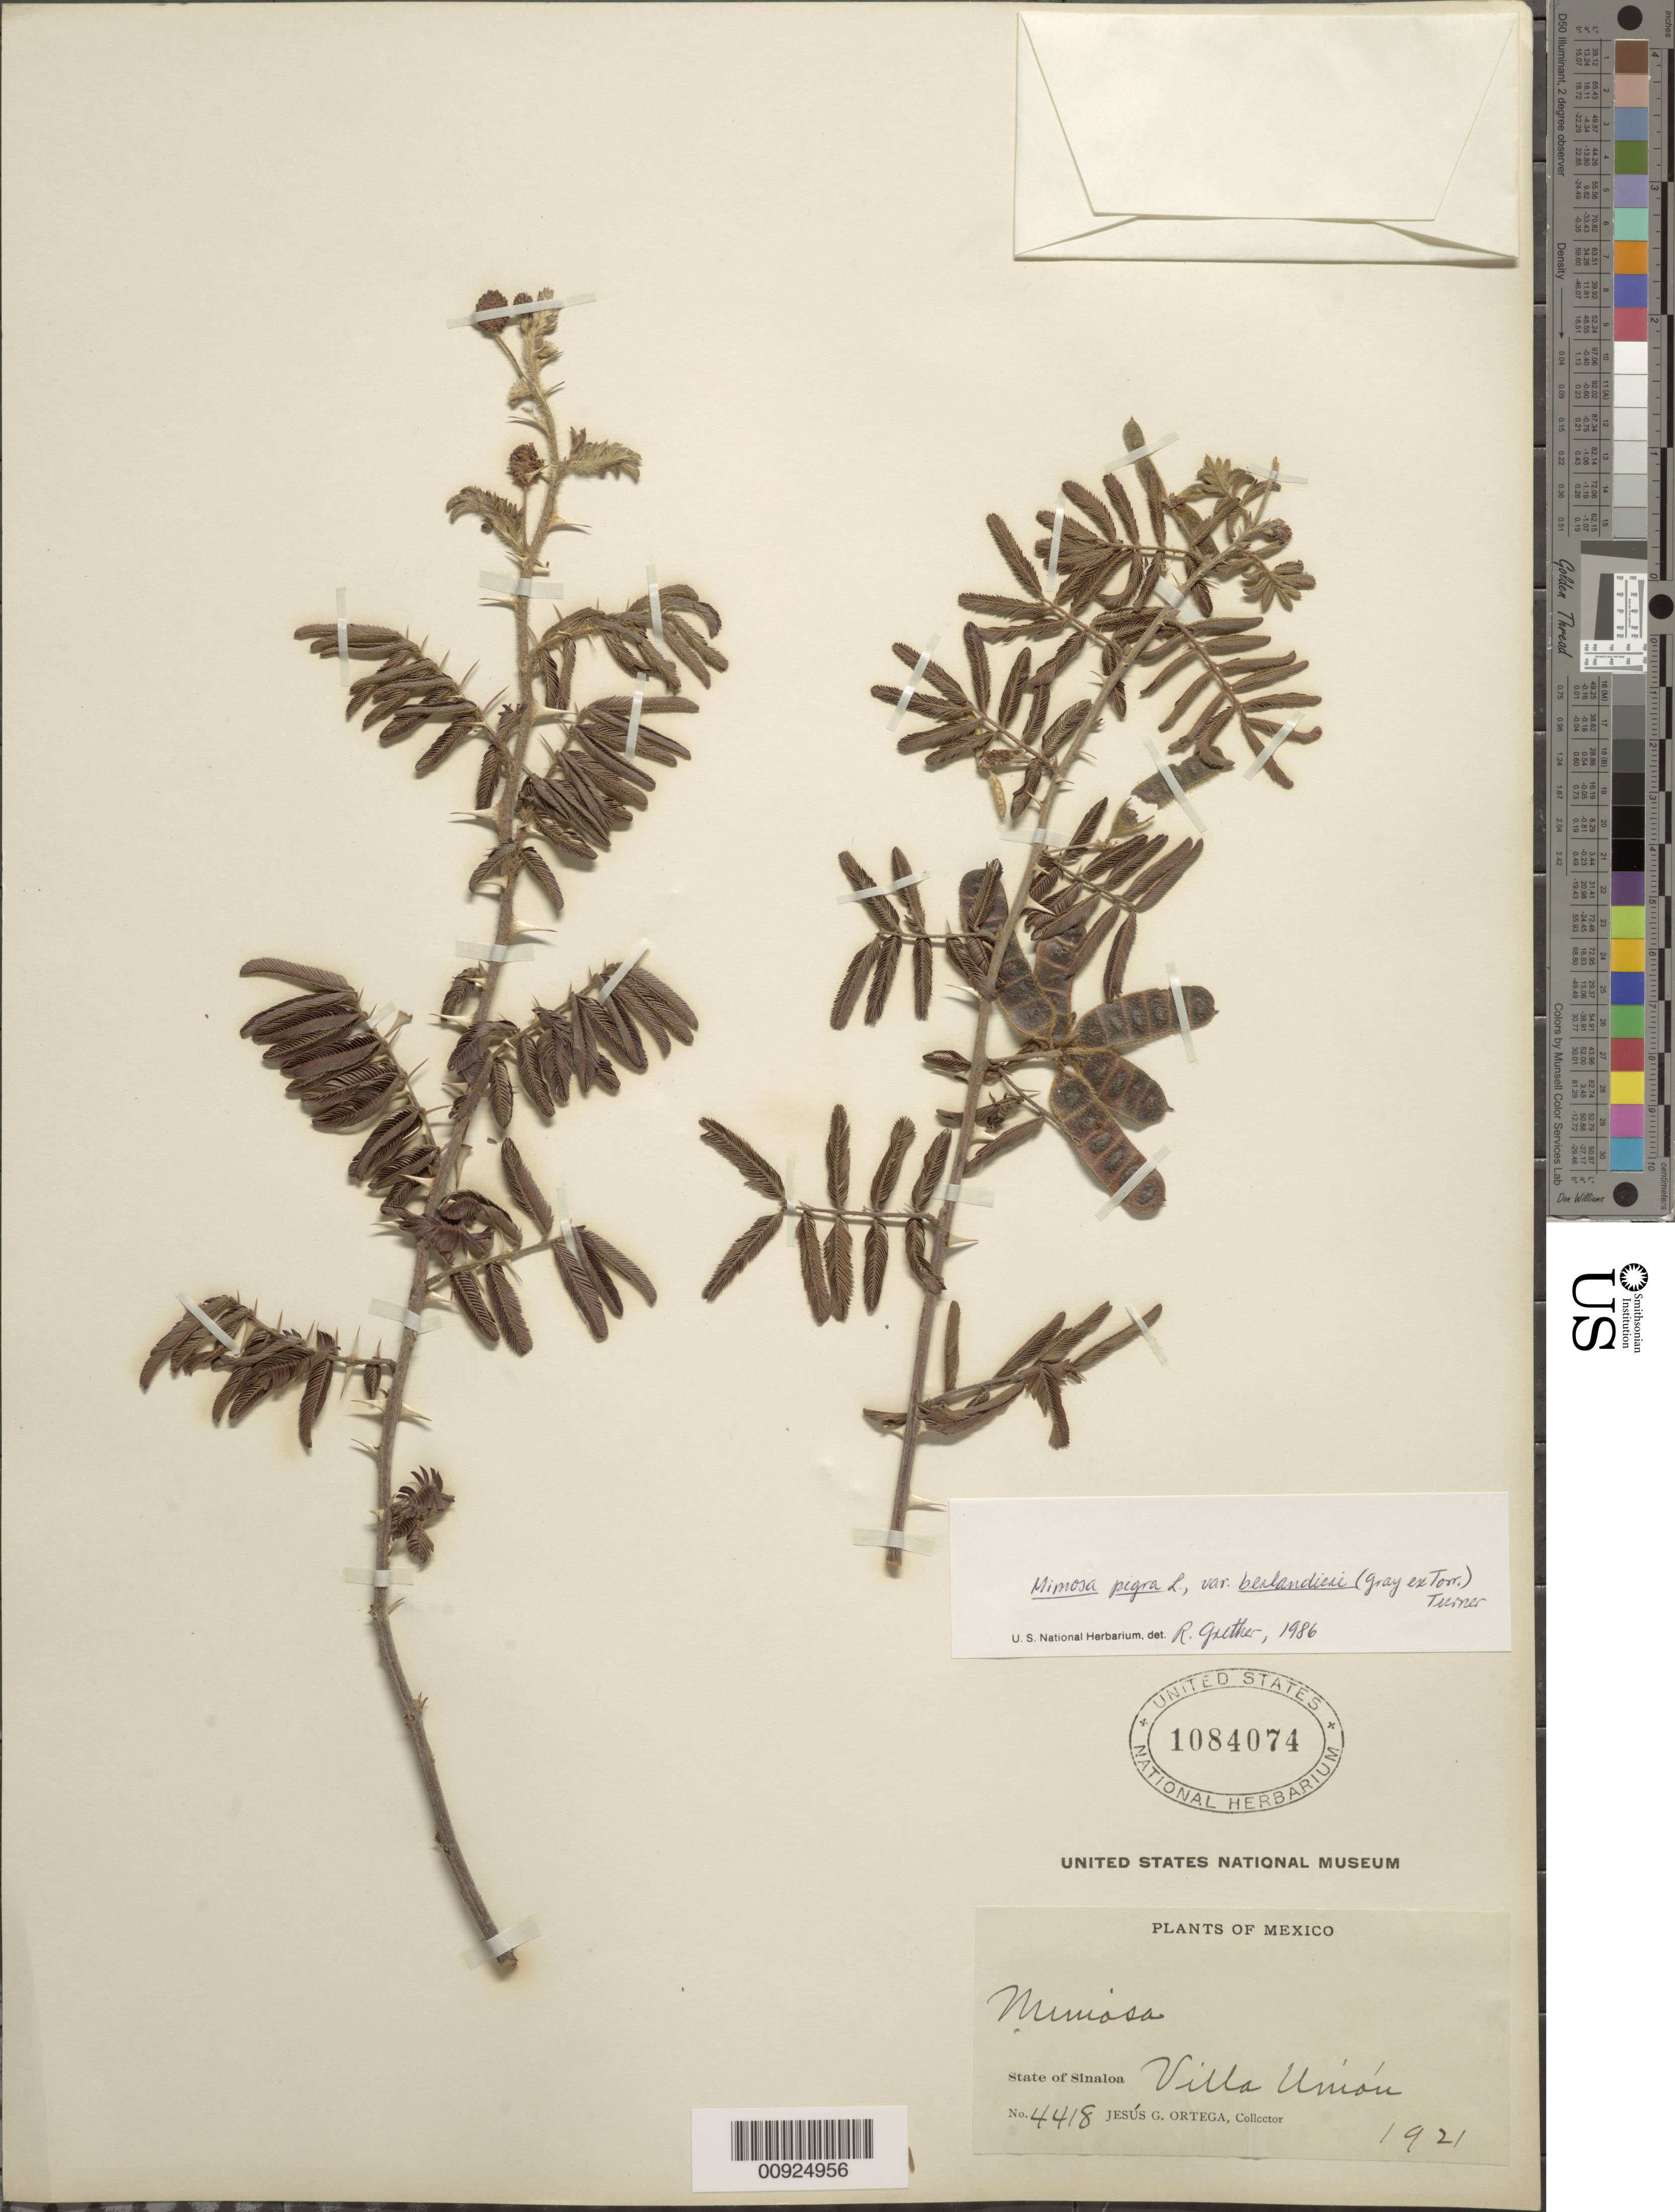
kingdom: Plantae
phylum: Tracheophyta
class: Magnoliopsida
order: Fabales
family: Fabaceae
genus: Mimosa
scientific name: Mimosa asperata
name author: L.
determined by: Strong, Mark T., (BOT), Smithsonian Institution - National Museum of Natural History (UNITED STATES)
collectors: J. Ortega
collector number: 4418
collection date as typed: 1921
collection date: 1921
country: Mexico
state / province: Sinaloa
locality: State of Sinaloa: Villa Unión.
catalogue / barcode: US 1084074